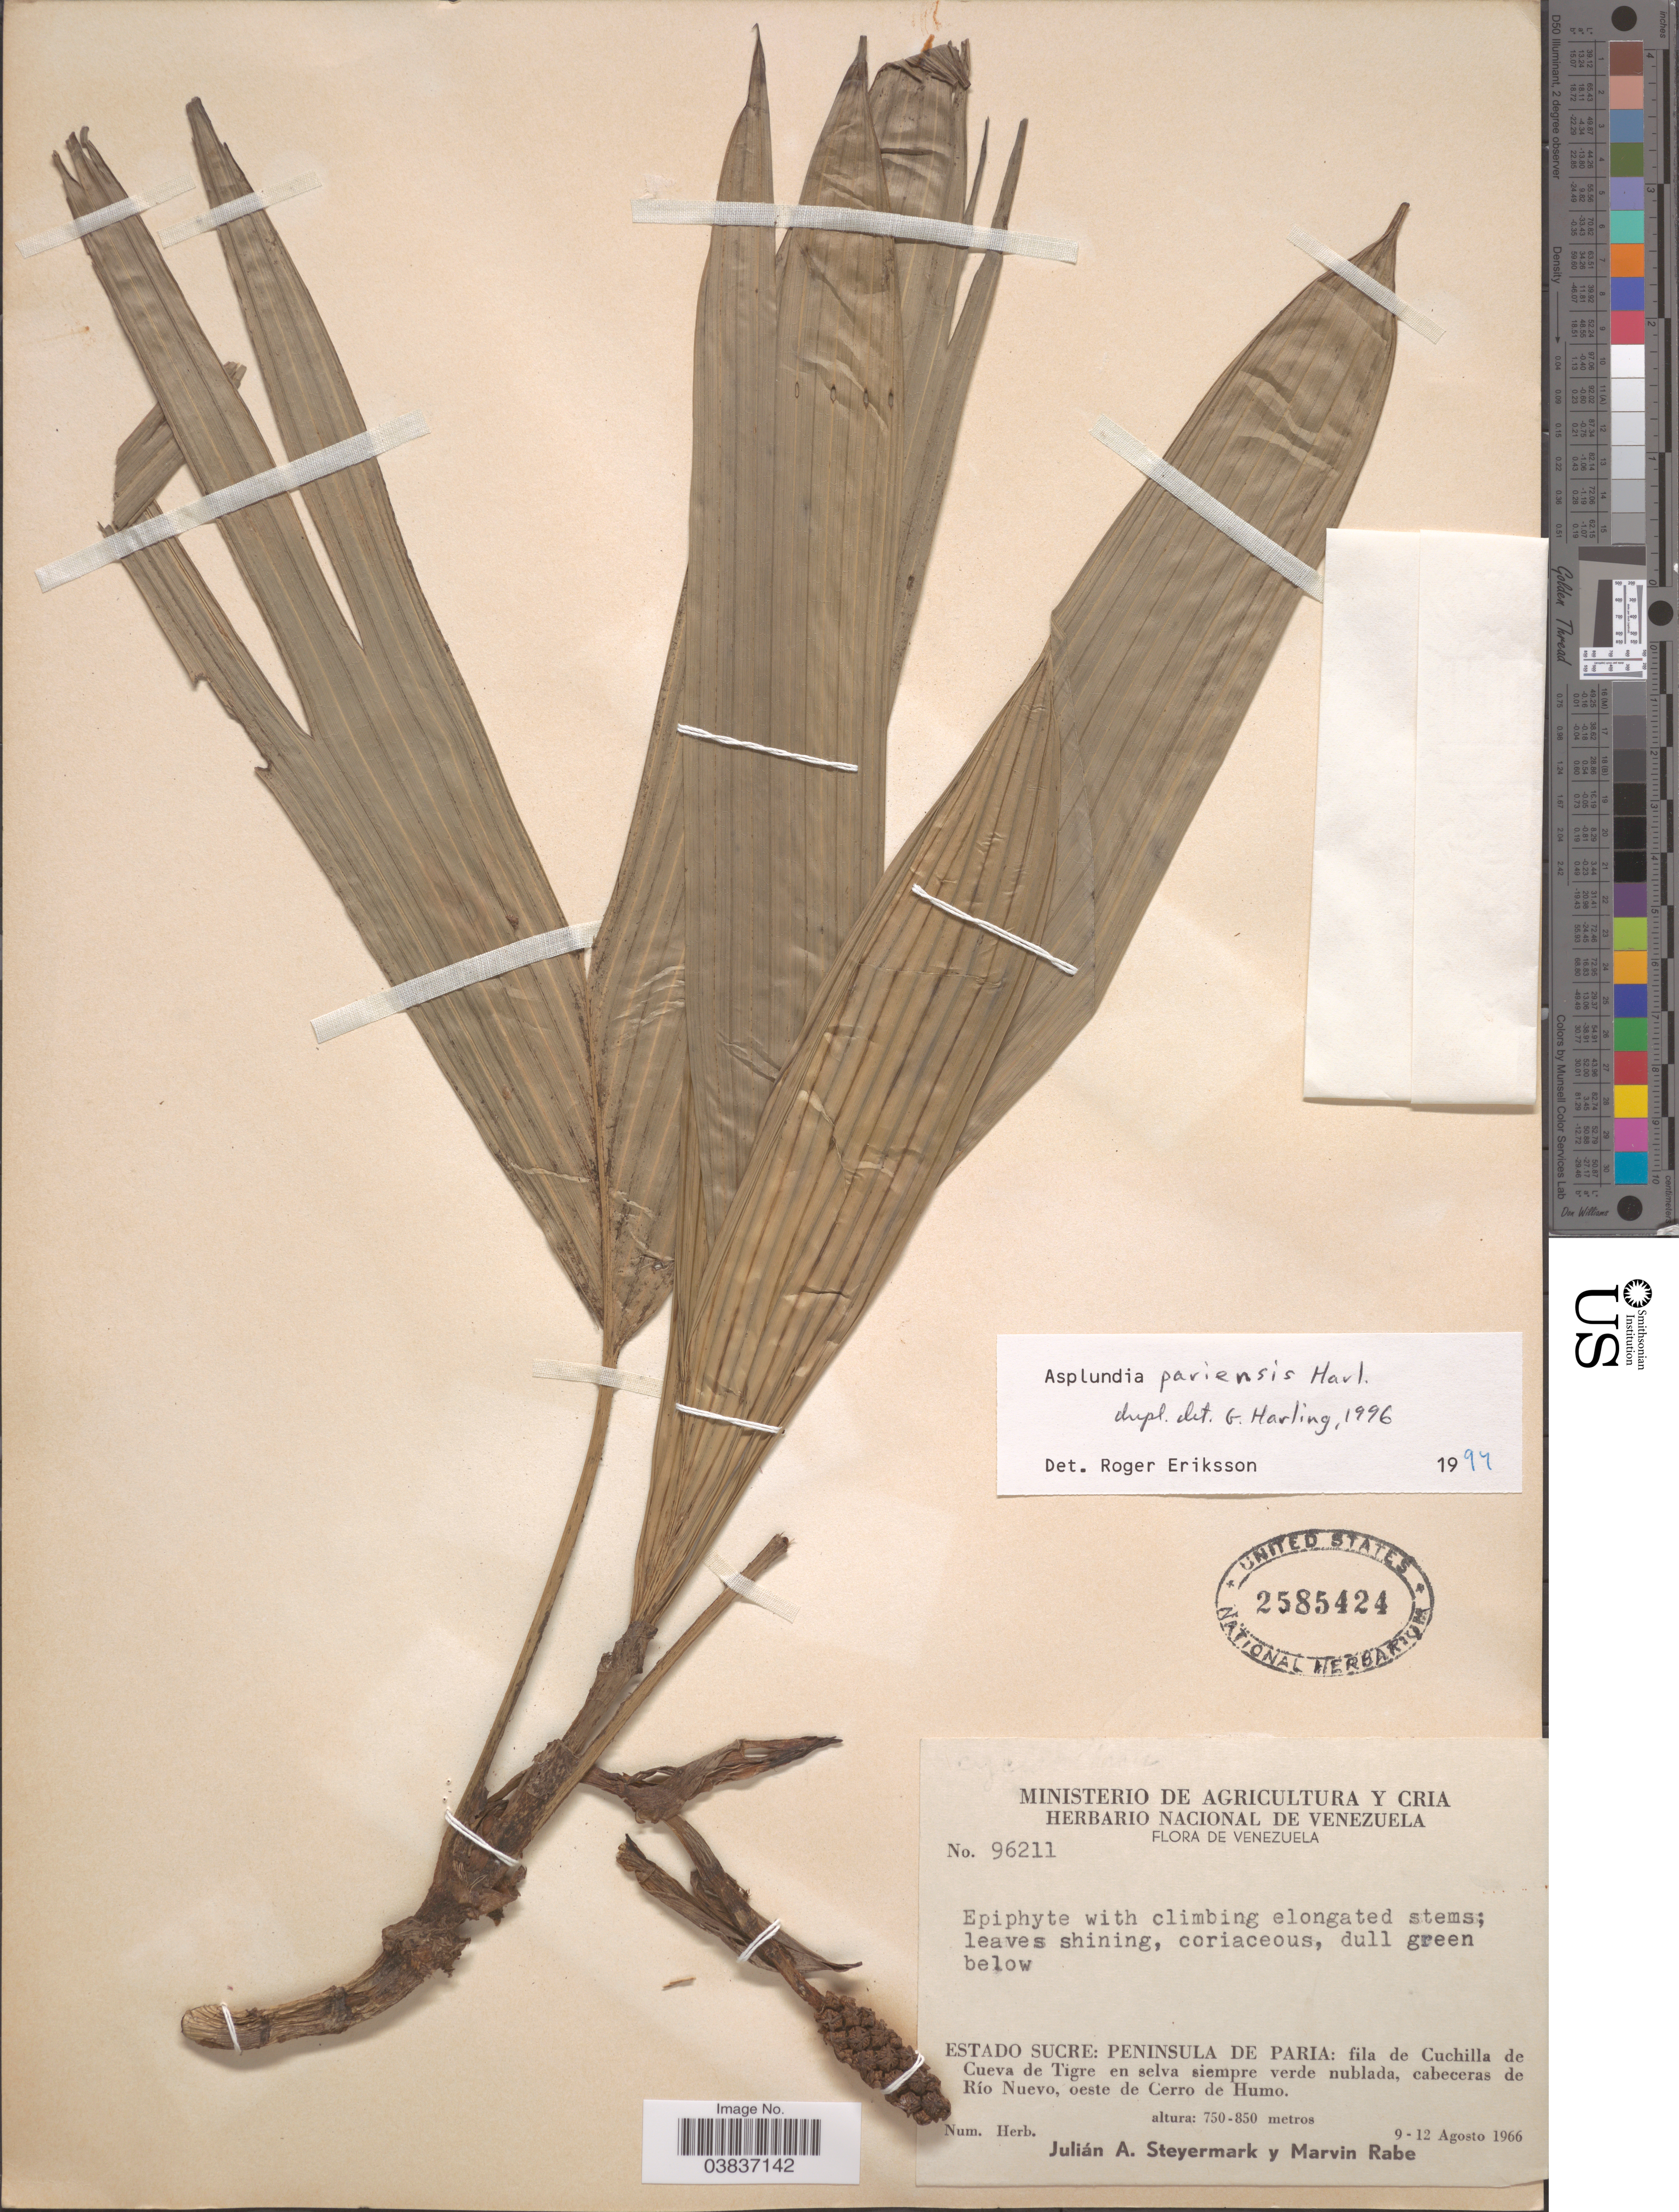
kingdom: Plantae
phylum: Tracheophyta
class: Liliopsida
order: Pandanales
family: Cyclanthaceae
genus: Asplundia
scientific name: Asplundia pariensis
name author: Harling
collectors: J. Steyermark & M. Rabe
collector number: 96211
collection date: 1966-08-09/1966-08-12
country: Venezuela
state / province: Sucre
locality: Peninsula de Paria: fila de Cuchilla de Cueva de Tigre en selva siempre verde nublada, cabeceras de Río Nuevo, oeste de Cerro de Humo.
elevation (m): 750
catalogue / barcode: US 2585424